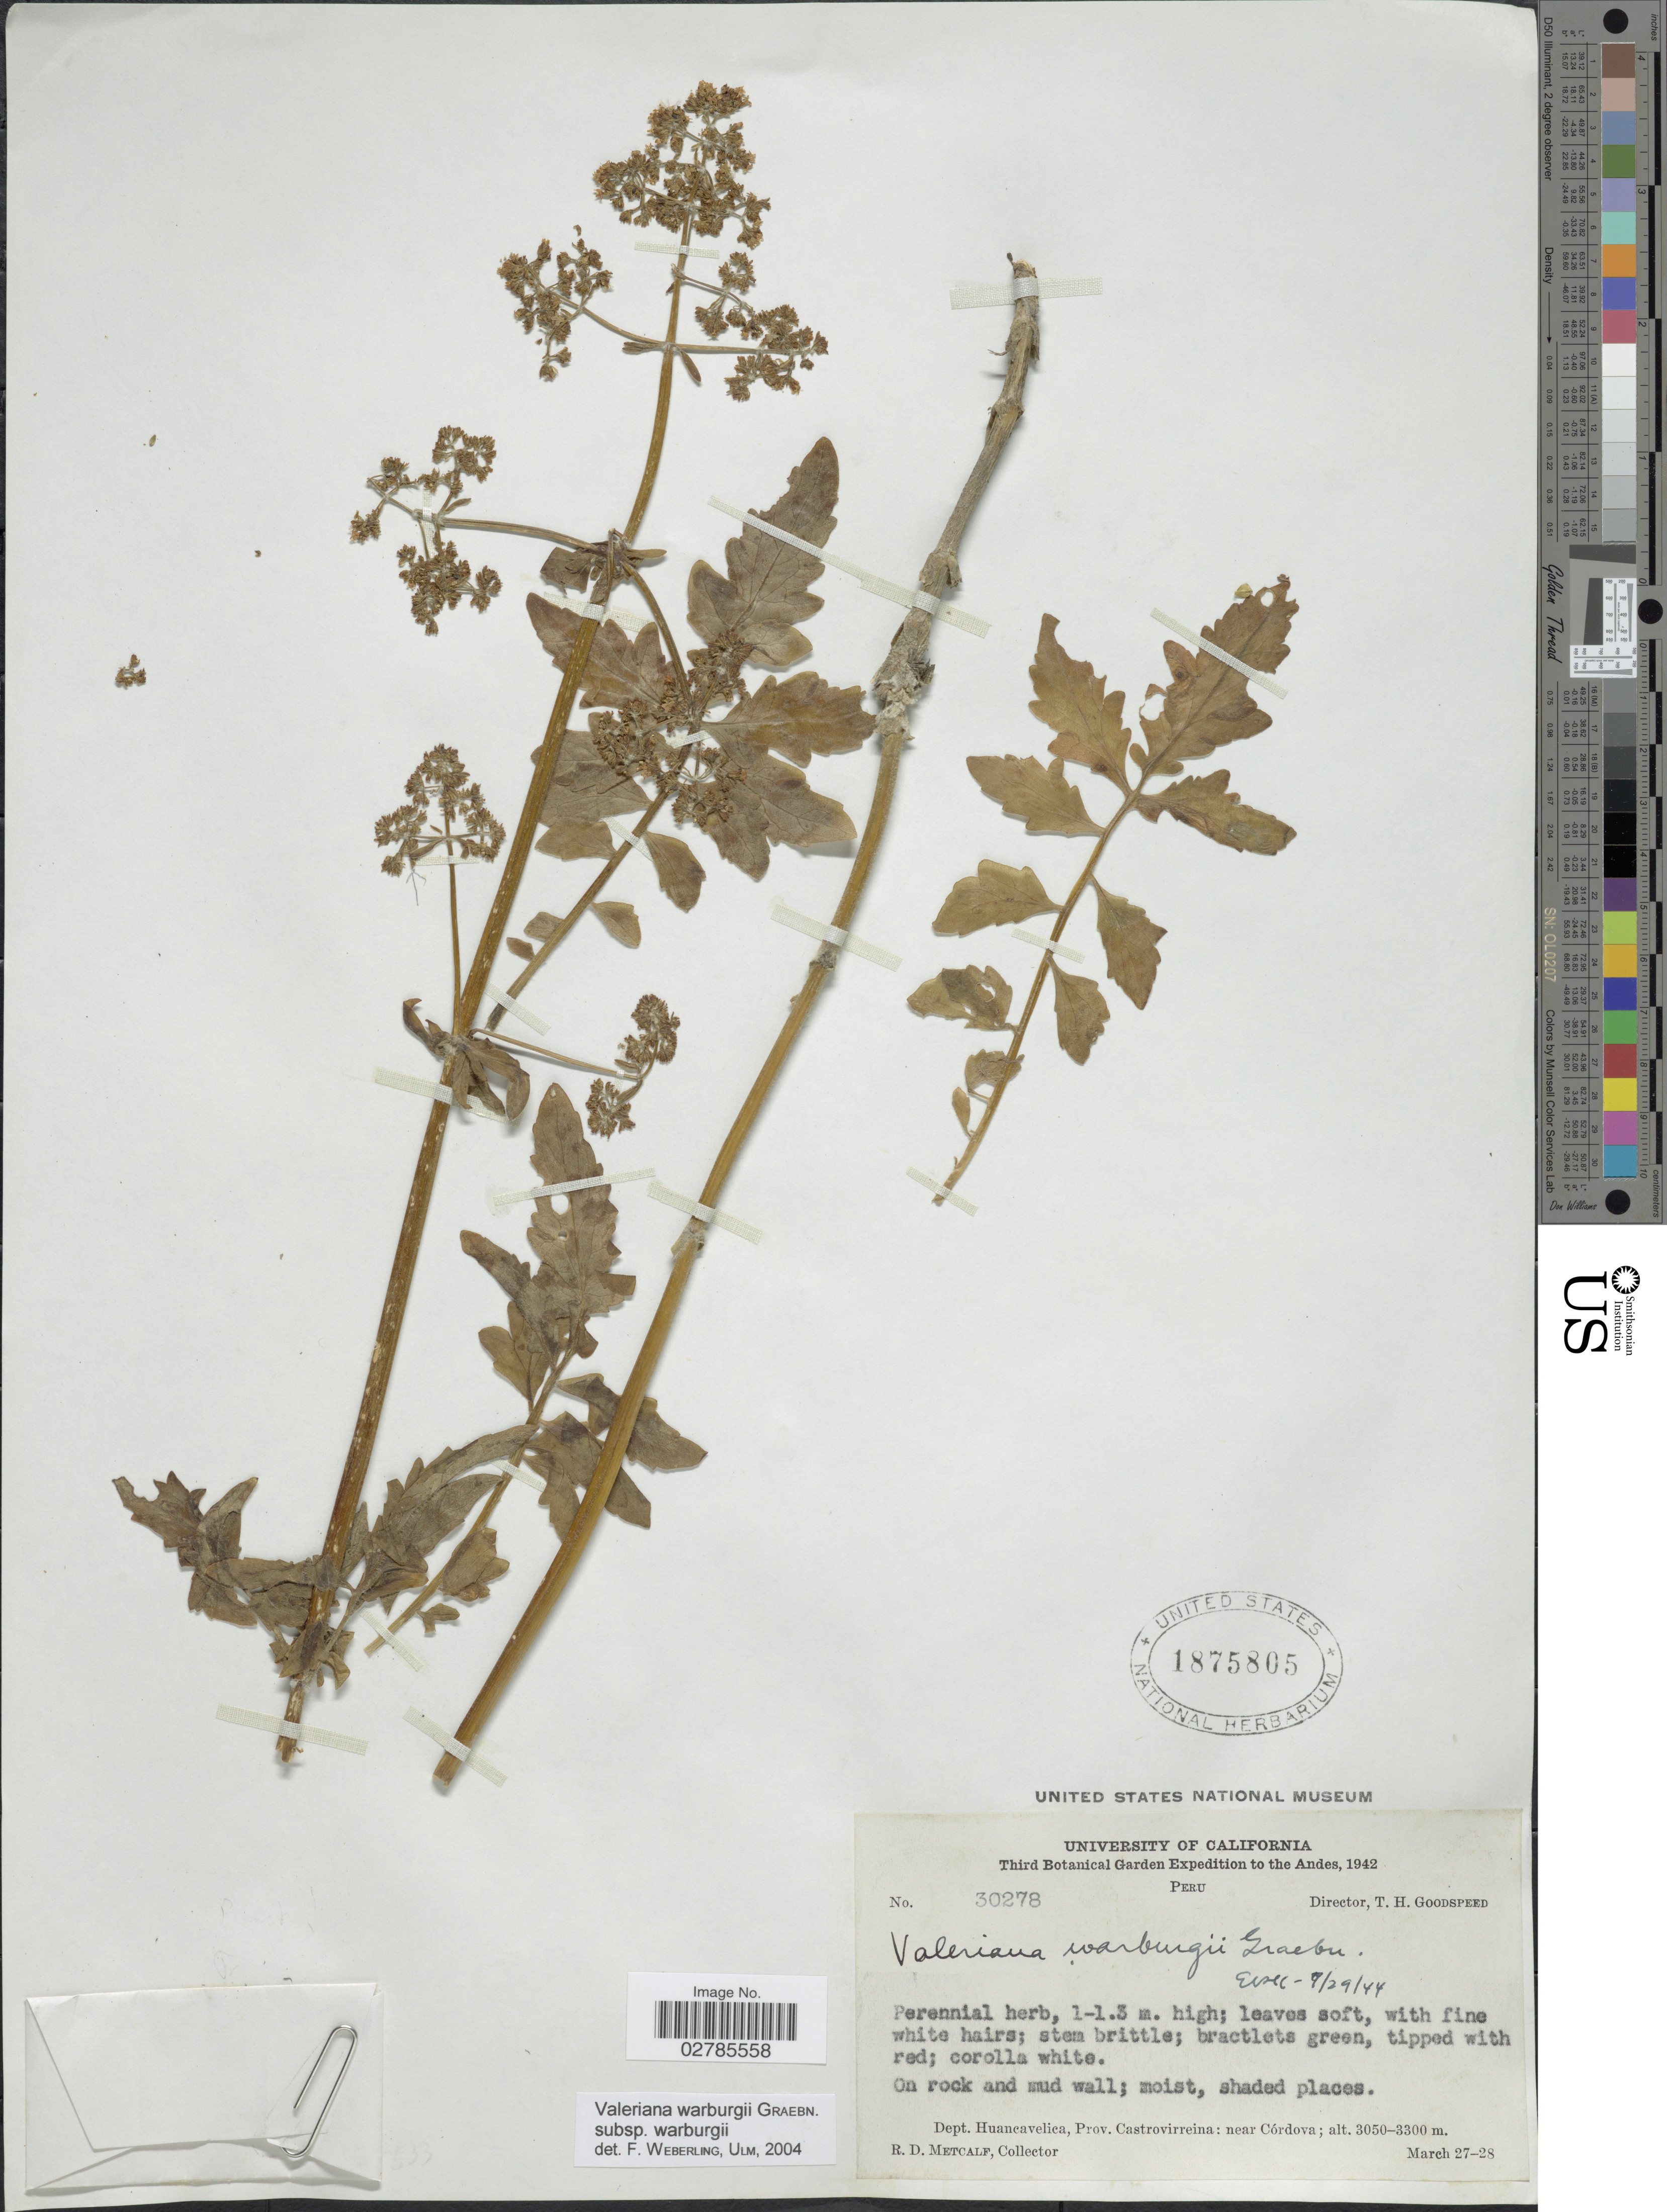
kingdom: Plantae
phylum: Tracheophyta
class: Magnoliopsida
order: Dipsacales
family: Caprifoliaceae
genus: Valeriana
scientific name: Valeriana warburgii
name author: Graebn.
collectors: R. D. Metcalf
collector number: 30278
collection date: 1942-03-27/1942-03-28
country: Peru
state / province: Huancavelica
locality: Andes. Dept. Huancavelica, Prov. Castrovirreina: near Córdova.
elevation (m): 3050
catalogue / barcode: US 1875805